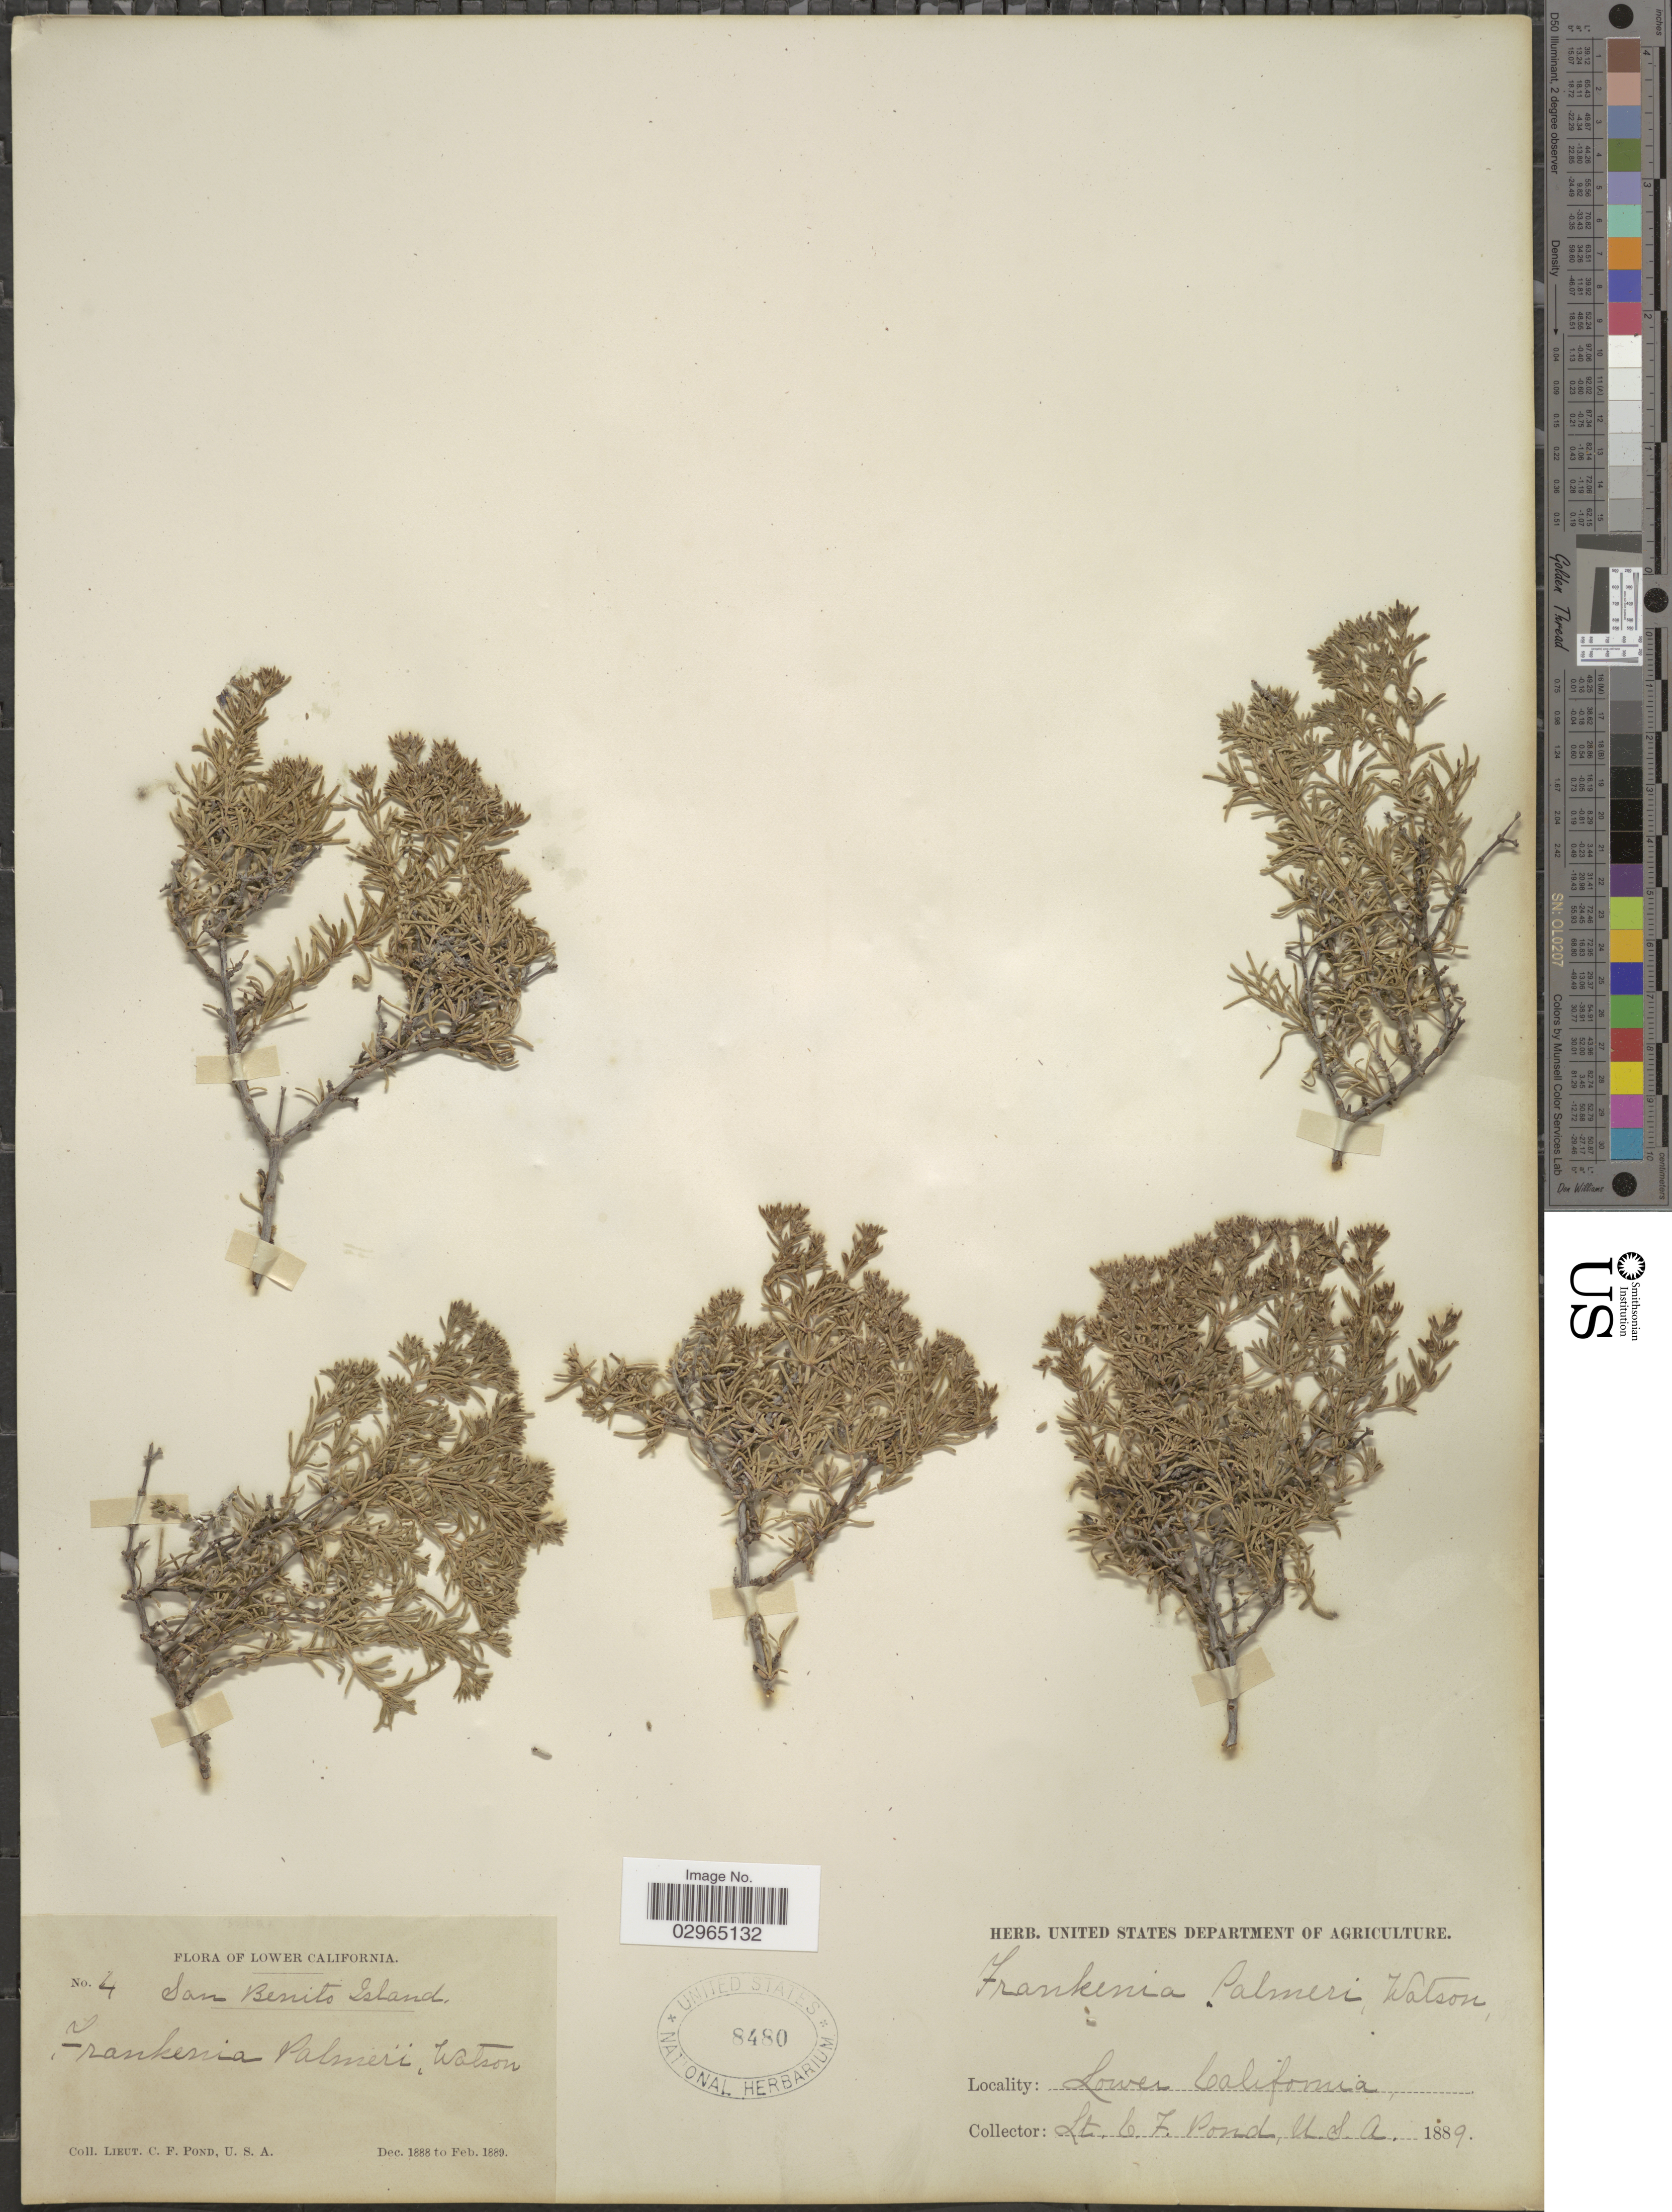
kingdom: Plantae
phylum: Tracheophyta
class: Magnoliopsida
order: Caryophyllales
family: Frankeniaceae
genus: Frankenia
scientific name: Frankenia palmeri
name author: S. Watson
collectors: C. Pond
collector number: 4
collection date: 1888-12/1889-02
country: Mexico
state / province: Baja California Norte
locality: Lower California. San Benito Island.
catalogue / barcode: US 8480